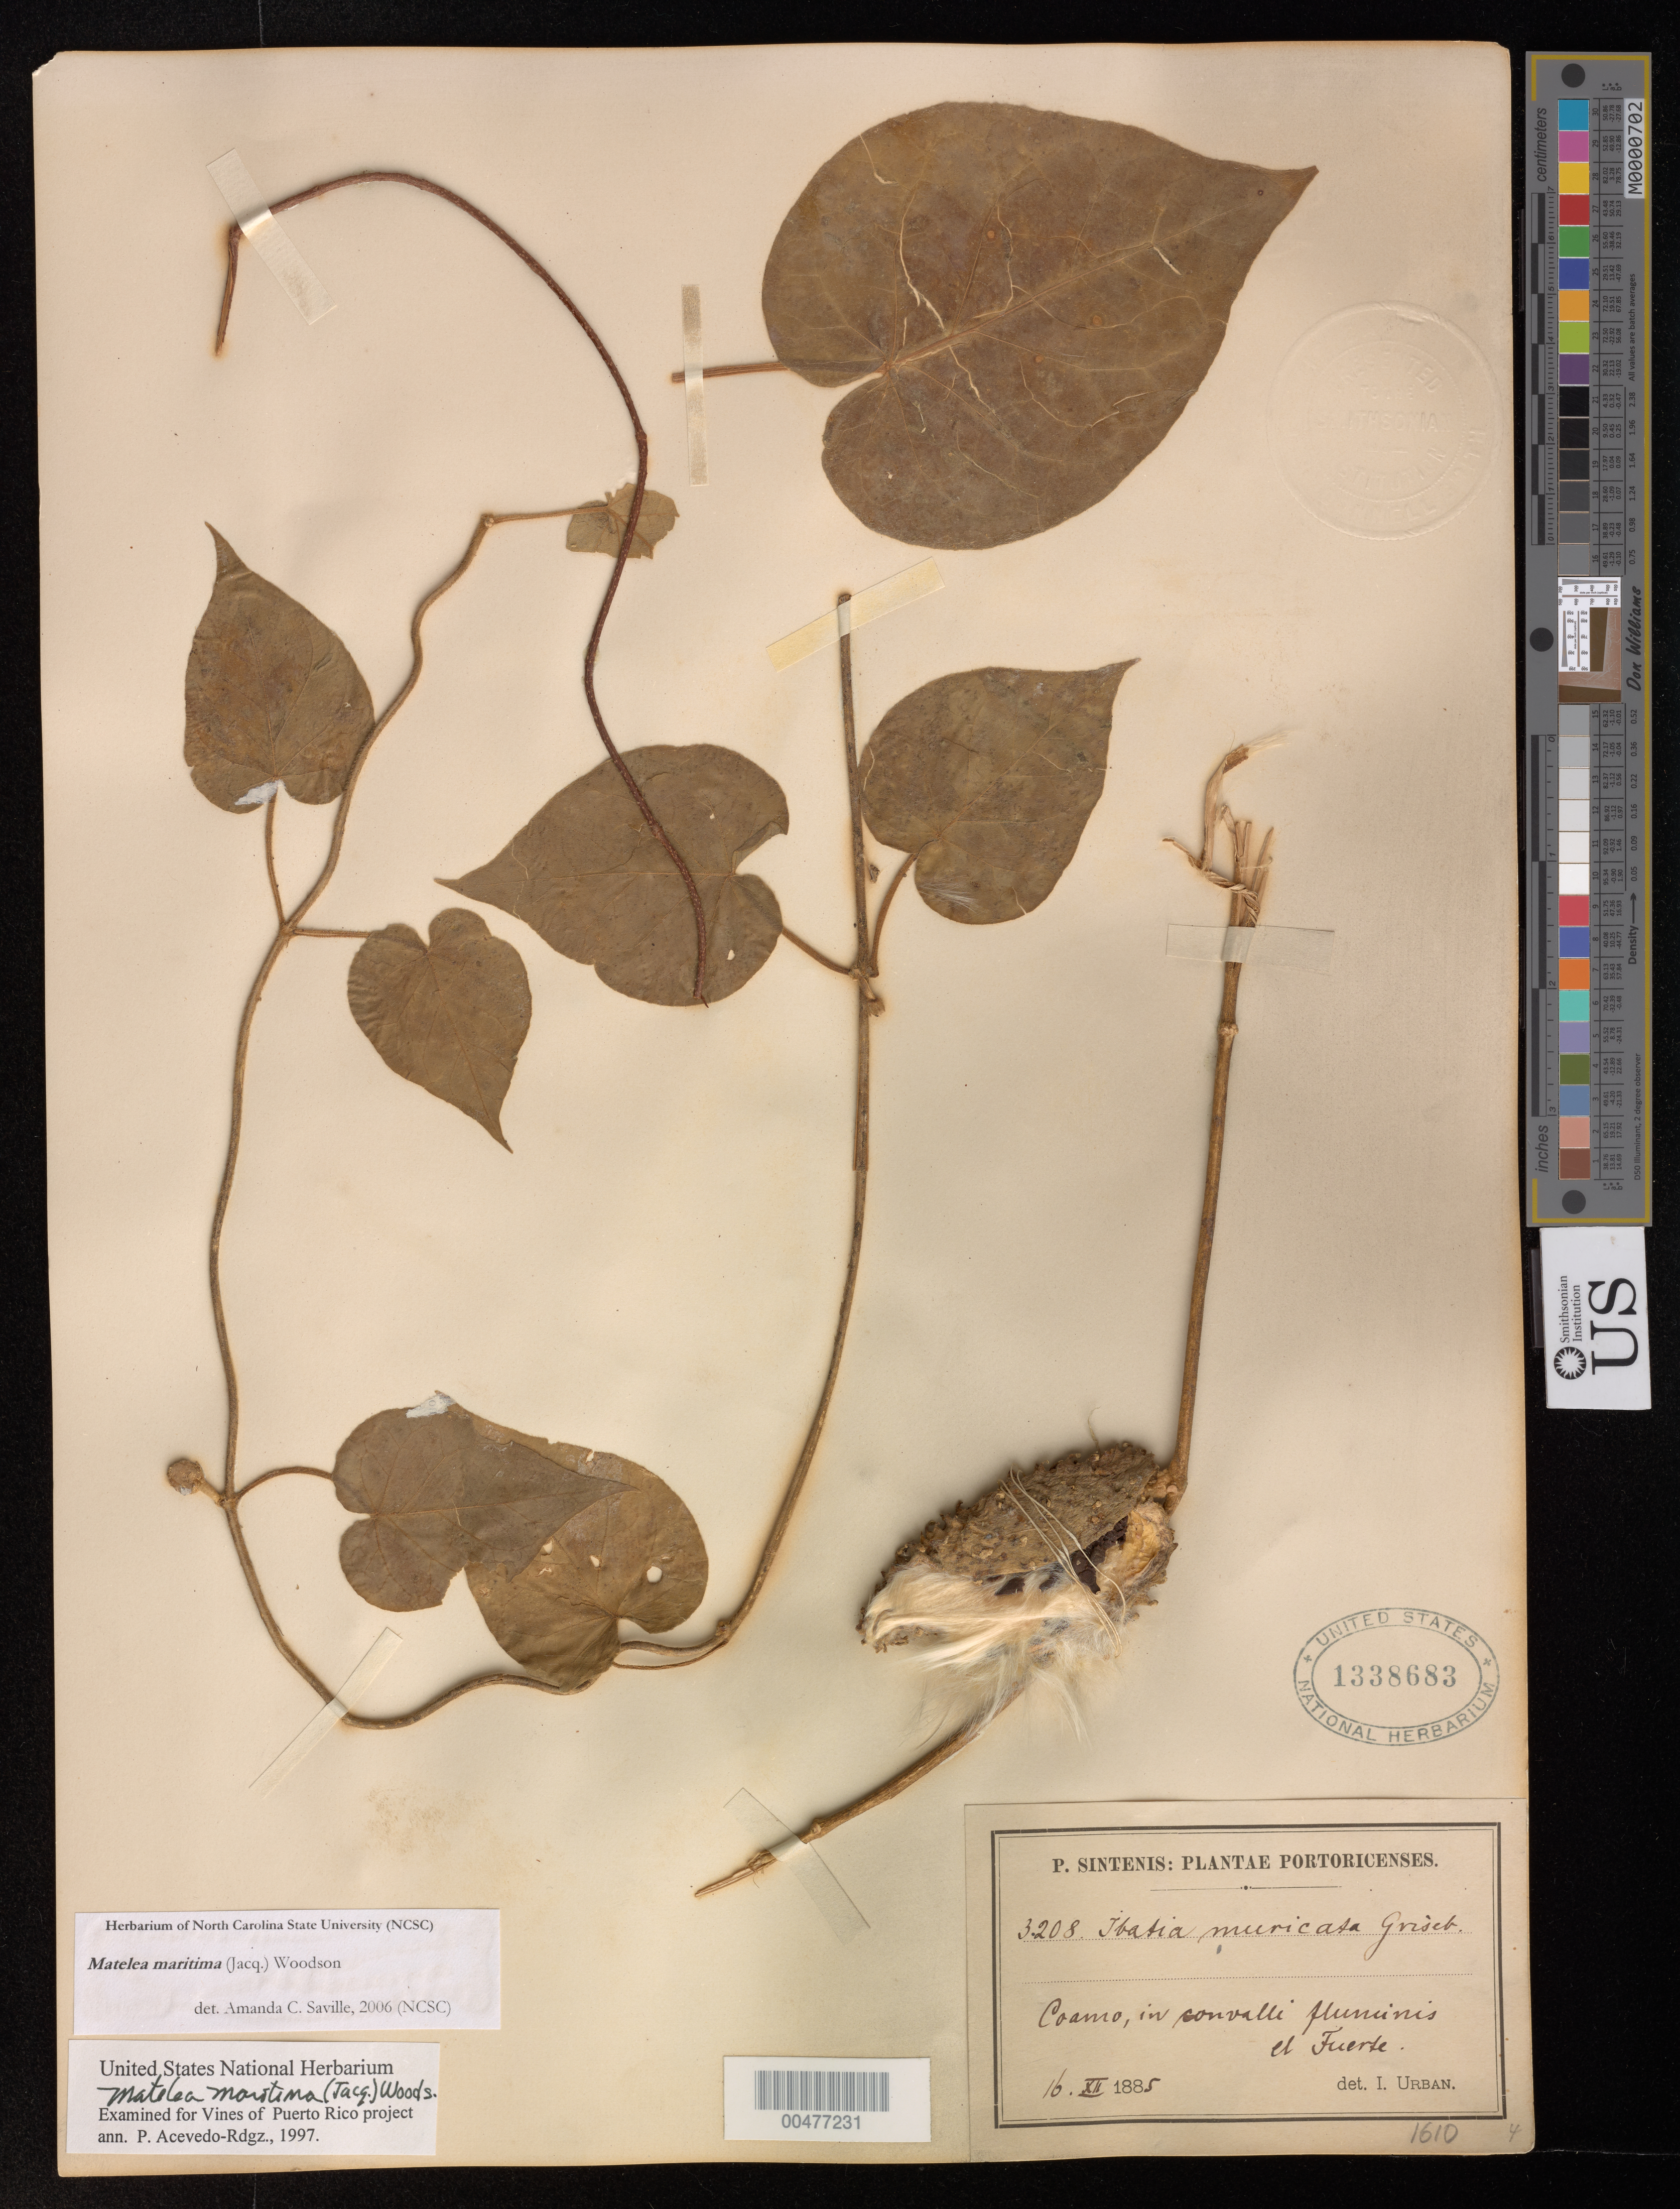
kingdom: Plantae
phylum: Tracheophyta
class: Magnoliopsida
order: Gentianales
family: Apocynaceae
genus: Matelea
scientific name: Matelea maritima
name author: (Jacq.) Woodson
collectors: P. Sintenis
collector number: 3208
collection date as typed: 16 Dec 1885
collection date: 1885-12-16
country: Puerto Rico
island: Greater Antilles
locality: Coamo. In con valli fluminis el Fuerte.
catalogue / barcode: US 1338683